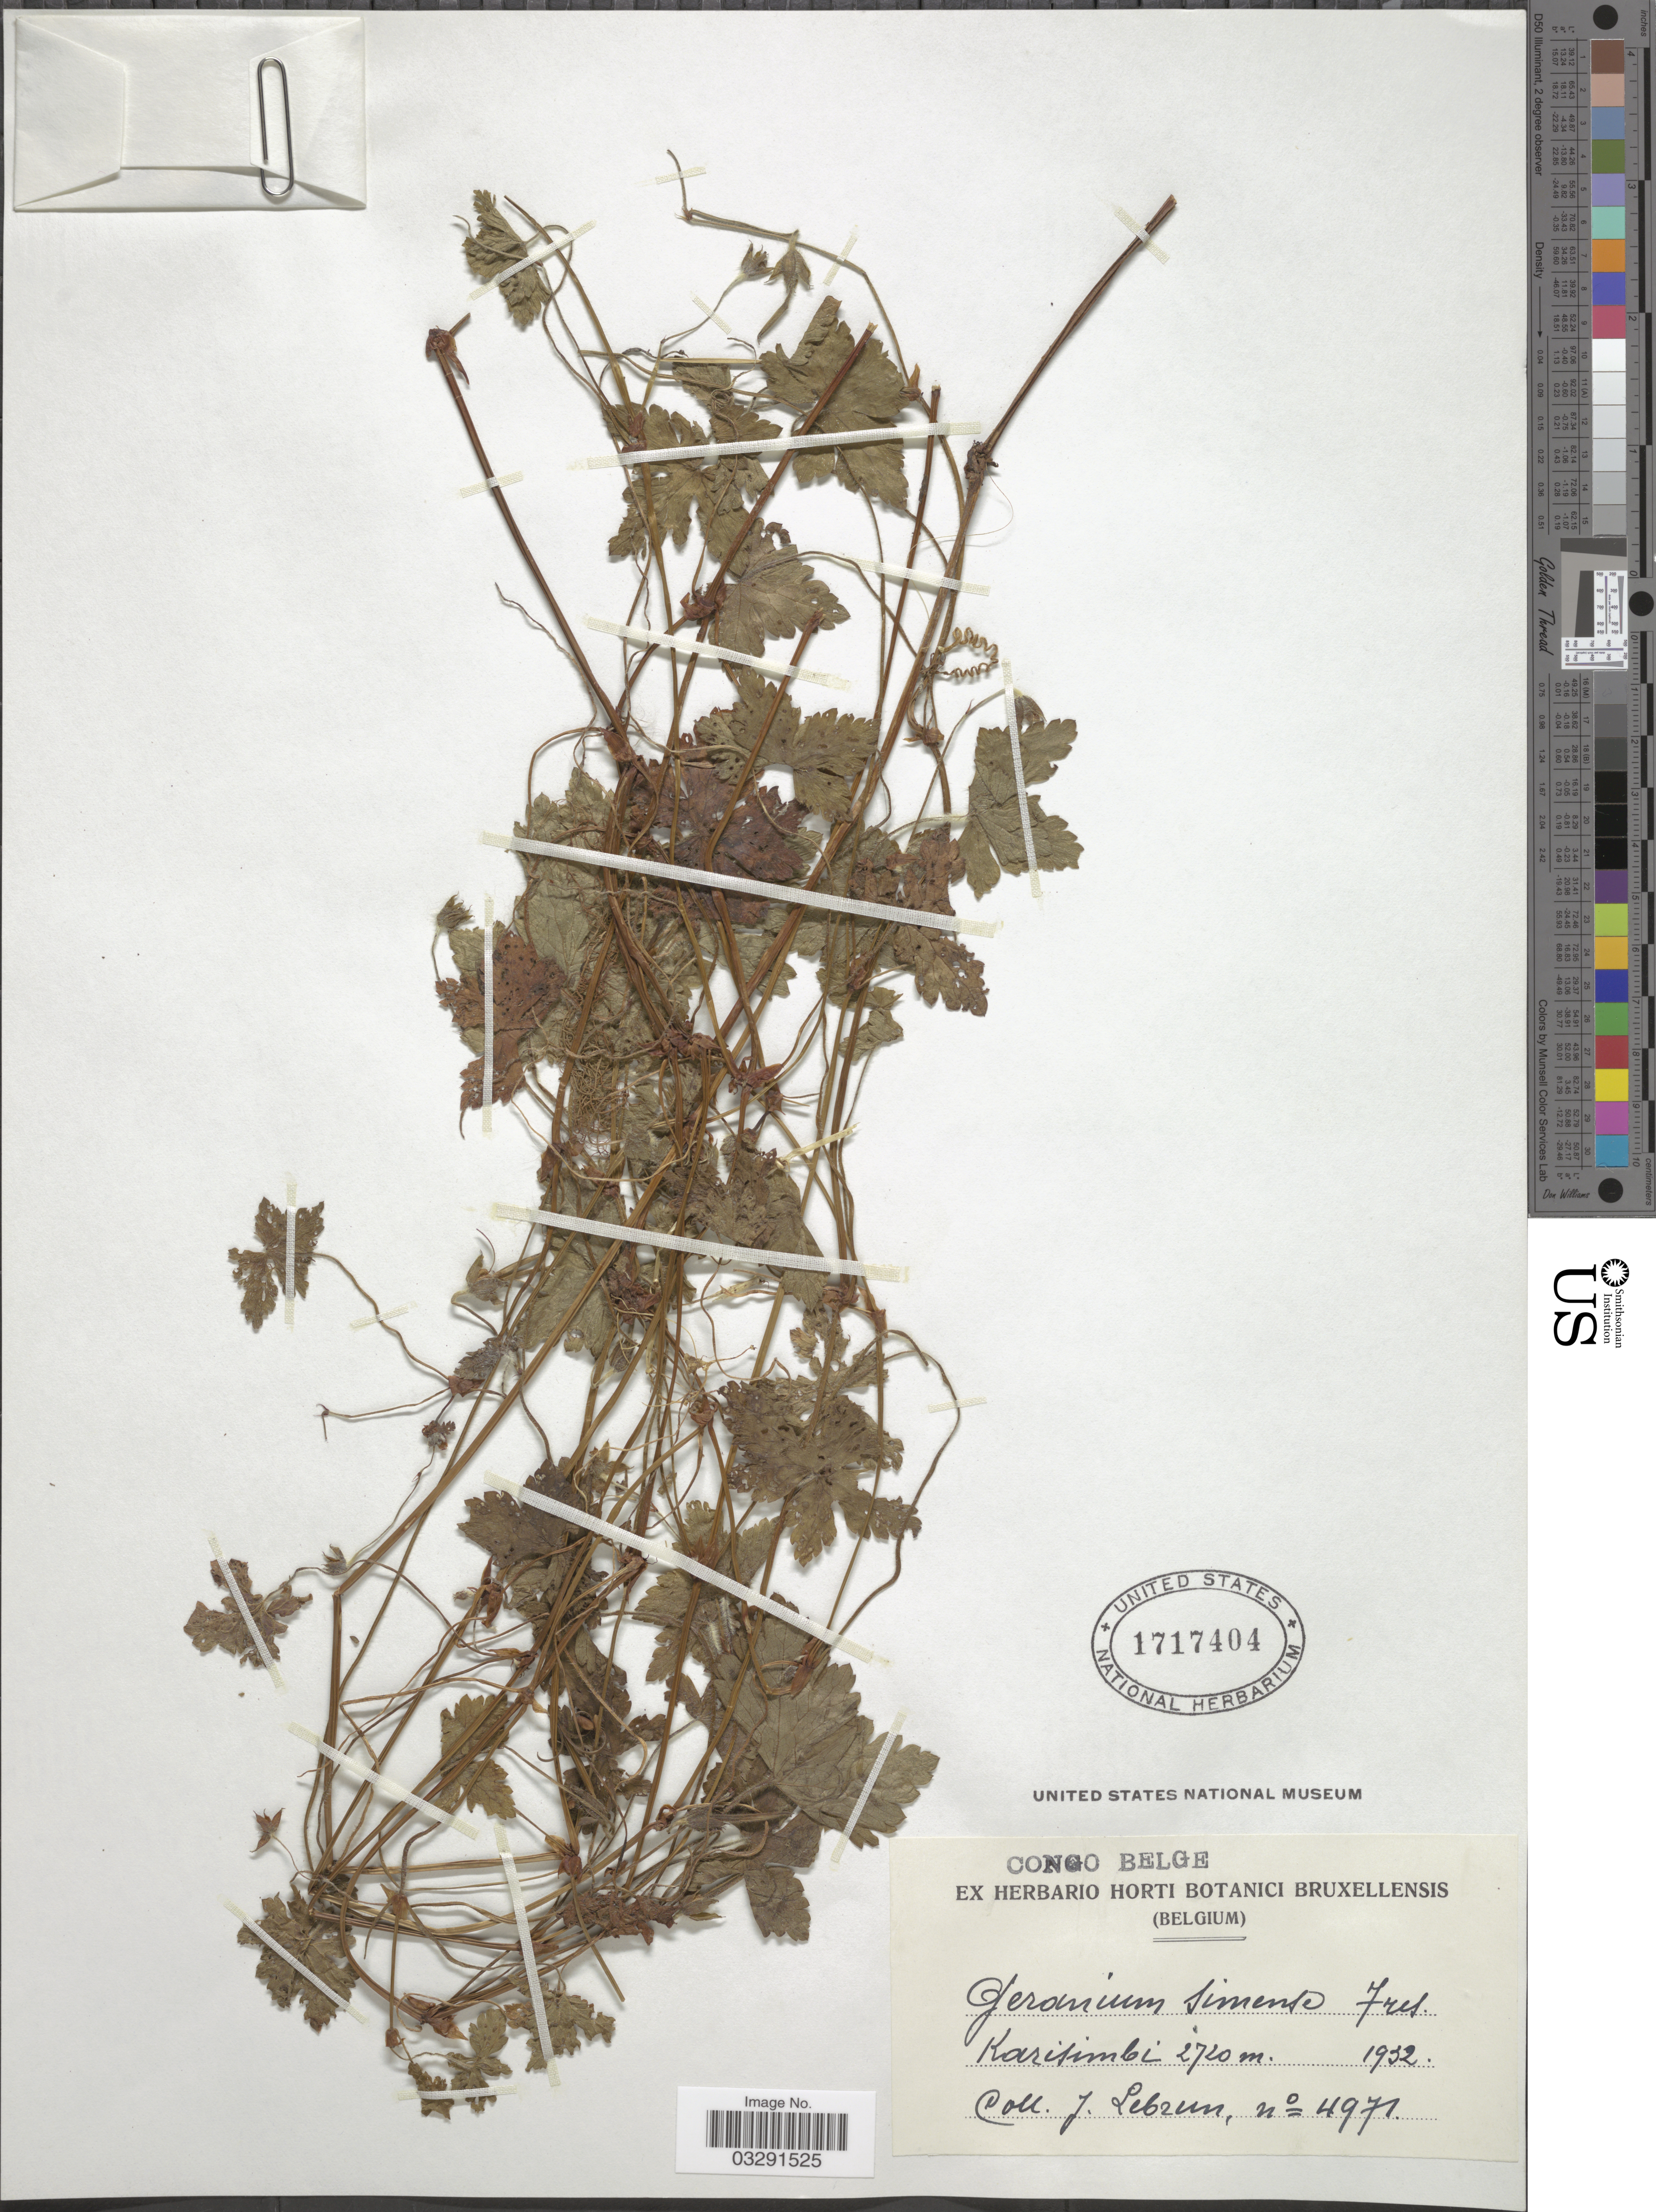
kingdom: Plantae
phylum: Tracheophyta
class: Magnoliopsida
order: Geraniales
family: Geraniaceae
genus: Geranium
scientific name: Geranium simense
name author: Hochst. ex A. Rich.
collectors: J. A. Lebrun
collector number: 4971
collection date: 1932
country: Congo, Democratic Republic of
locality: Congo Belge. Karisimbi.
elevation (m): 2720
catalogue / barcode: US 1717404